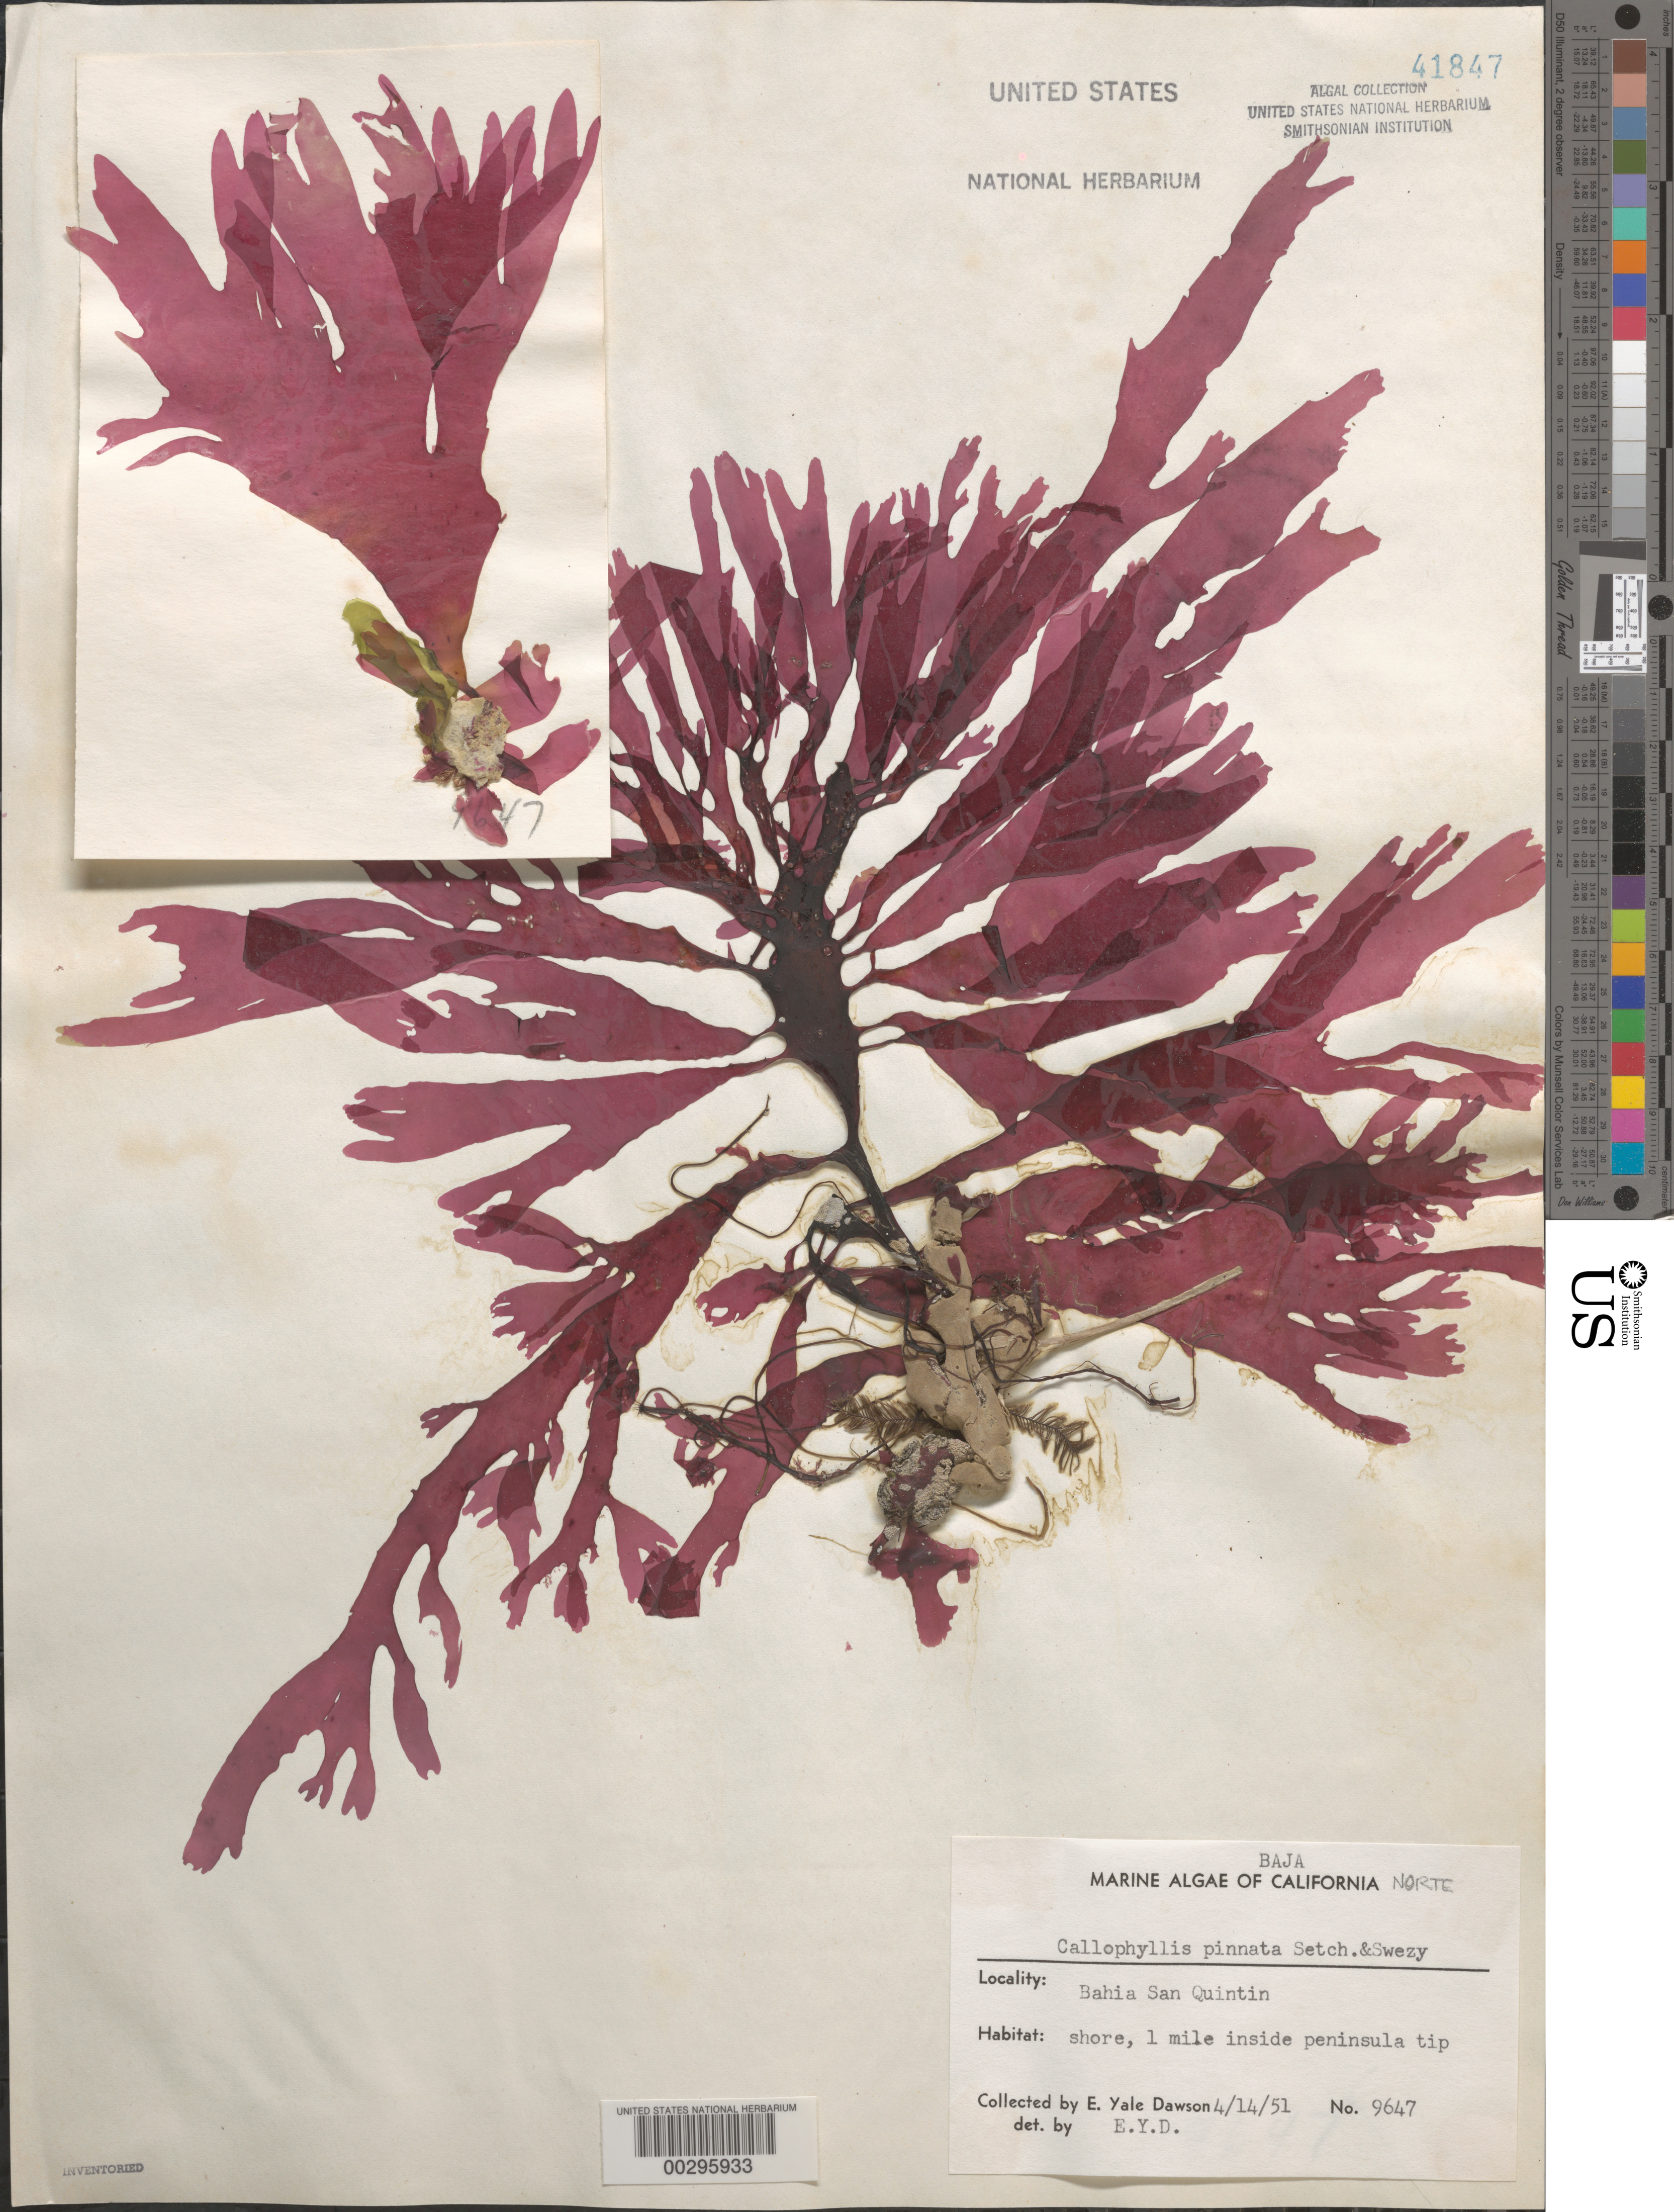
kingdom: Plantae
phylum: Rhodophyta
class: Florideophyceae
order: Gigartinales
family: Kallymeniaceae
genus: Callophyllis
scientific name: Callophyllis pinnata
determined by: Dawson, E. Y.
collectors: E. Y. Dawson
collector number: EYD 9647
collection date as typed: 14 Apr 1951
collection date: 1951-04-14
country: Mexico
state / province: Baja California Norte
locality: Bahia San Quintin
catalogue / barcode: US 41847